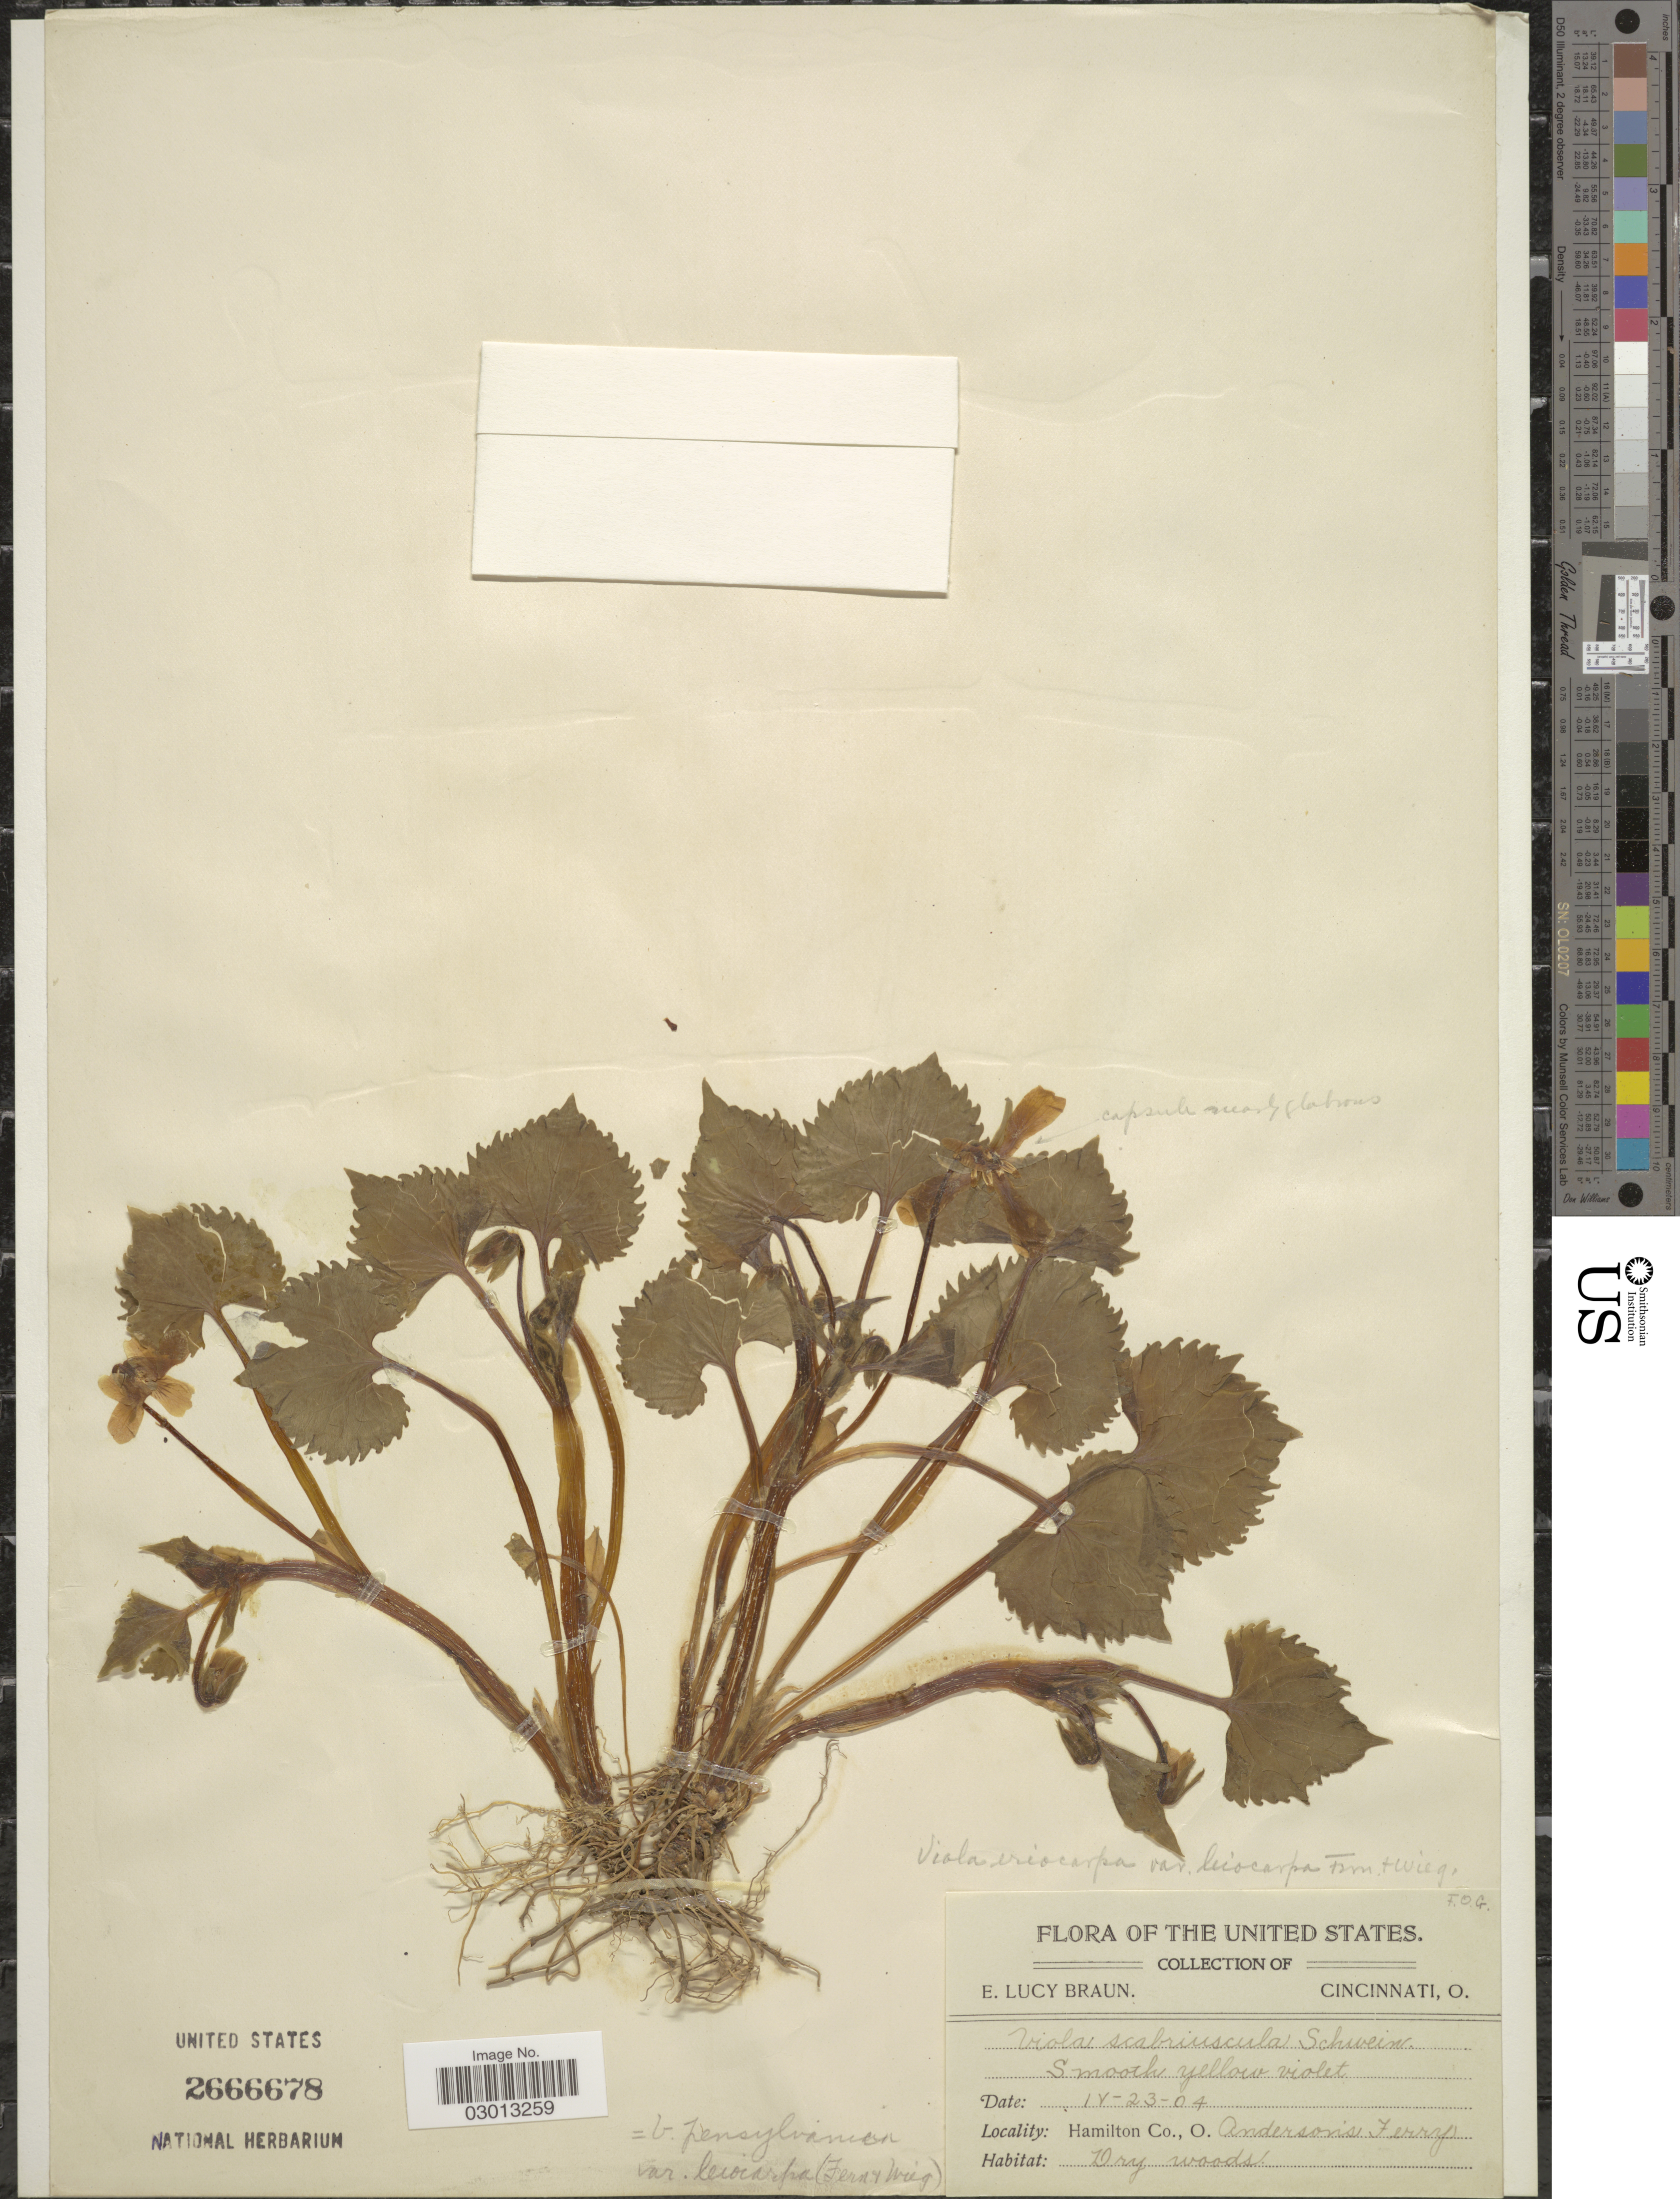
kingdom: Plantae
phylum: Tracheophyta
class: Magnoliopsida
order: Malpighiales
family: Violaceae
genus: Viola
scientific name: Viola pensylvanica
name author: Michx.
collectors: E. L. Braun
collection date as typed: Transcribed d/m/y: 23/4/4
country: United States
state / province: Ohio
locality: Hamilton Co. Anderson's Ferrys.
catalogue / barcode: US 2666678